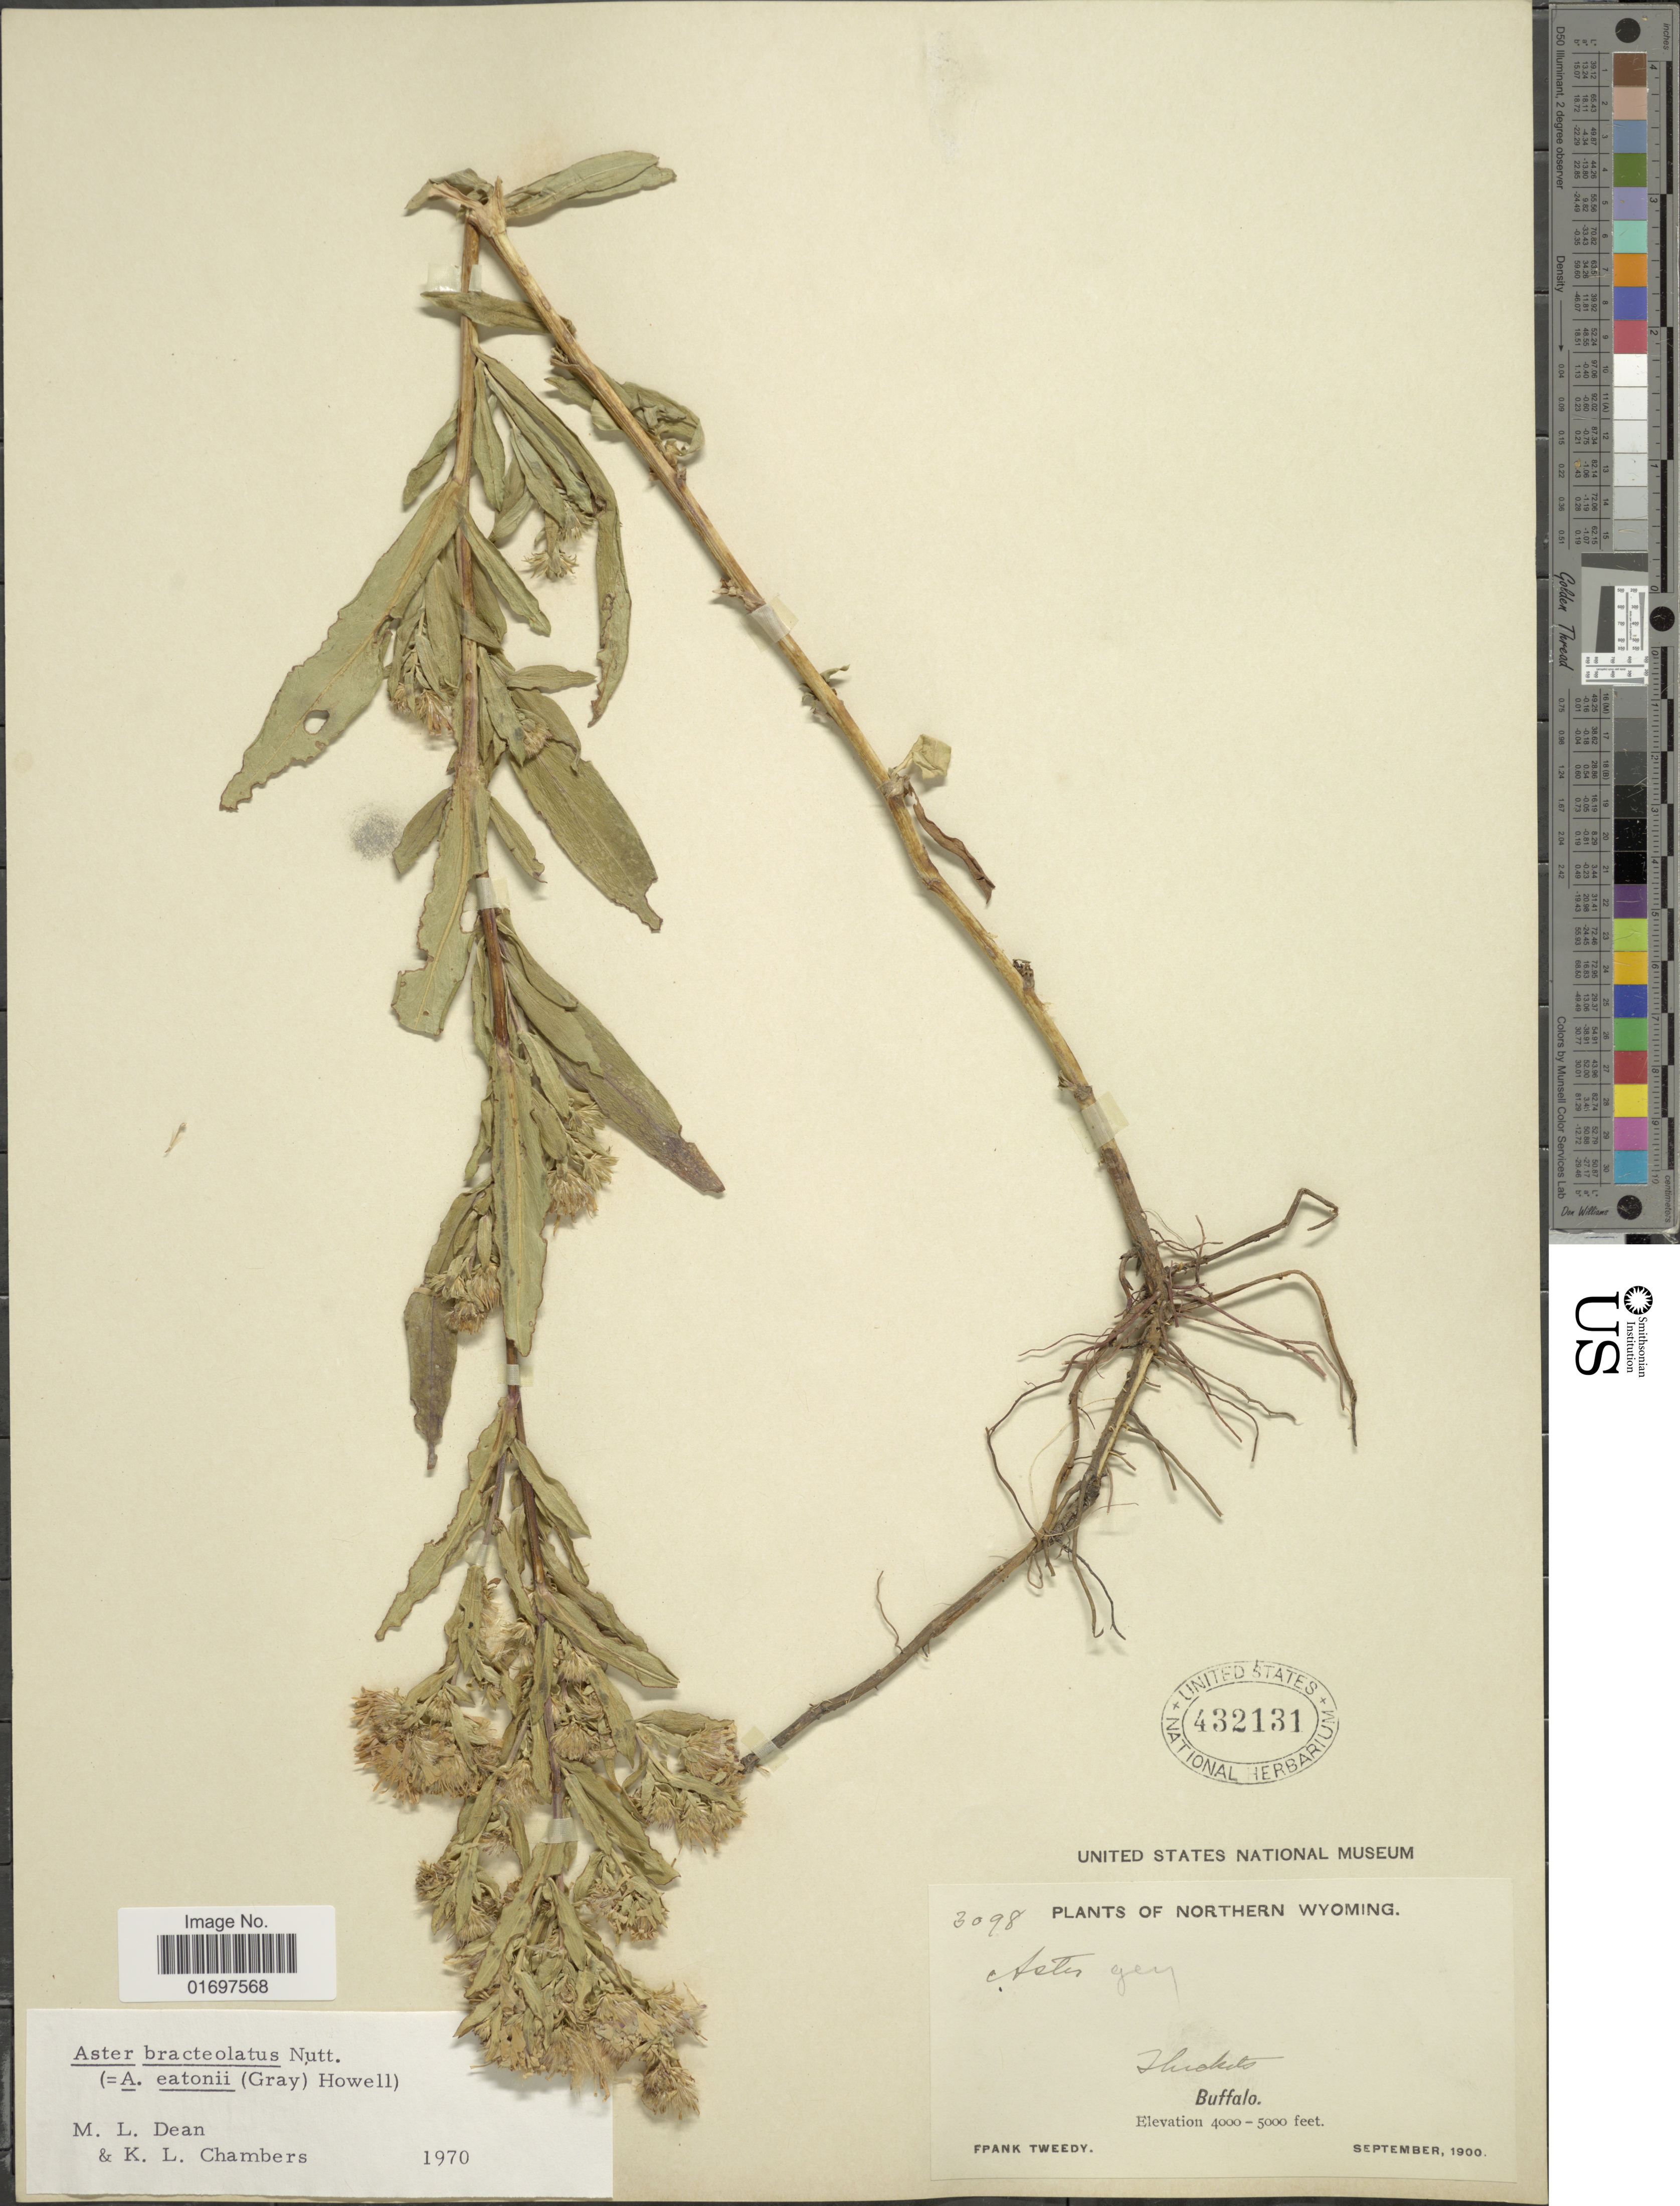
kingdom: Plantae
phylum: Tracheophyta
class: Magnoliopsida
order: Asterales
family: Asteraceae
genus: Symphyotrichum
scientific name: Symphyotrichum bracteolatum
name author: (Nutt.) G.L. Nesom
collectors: F. Tweedy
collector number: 3098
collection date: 1900-09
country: United States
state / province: Wyoming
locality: Northern Wyoming. Buffalo.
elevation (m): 1219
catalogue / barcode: US 432131